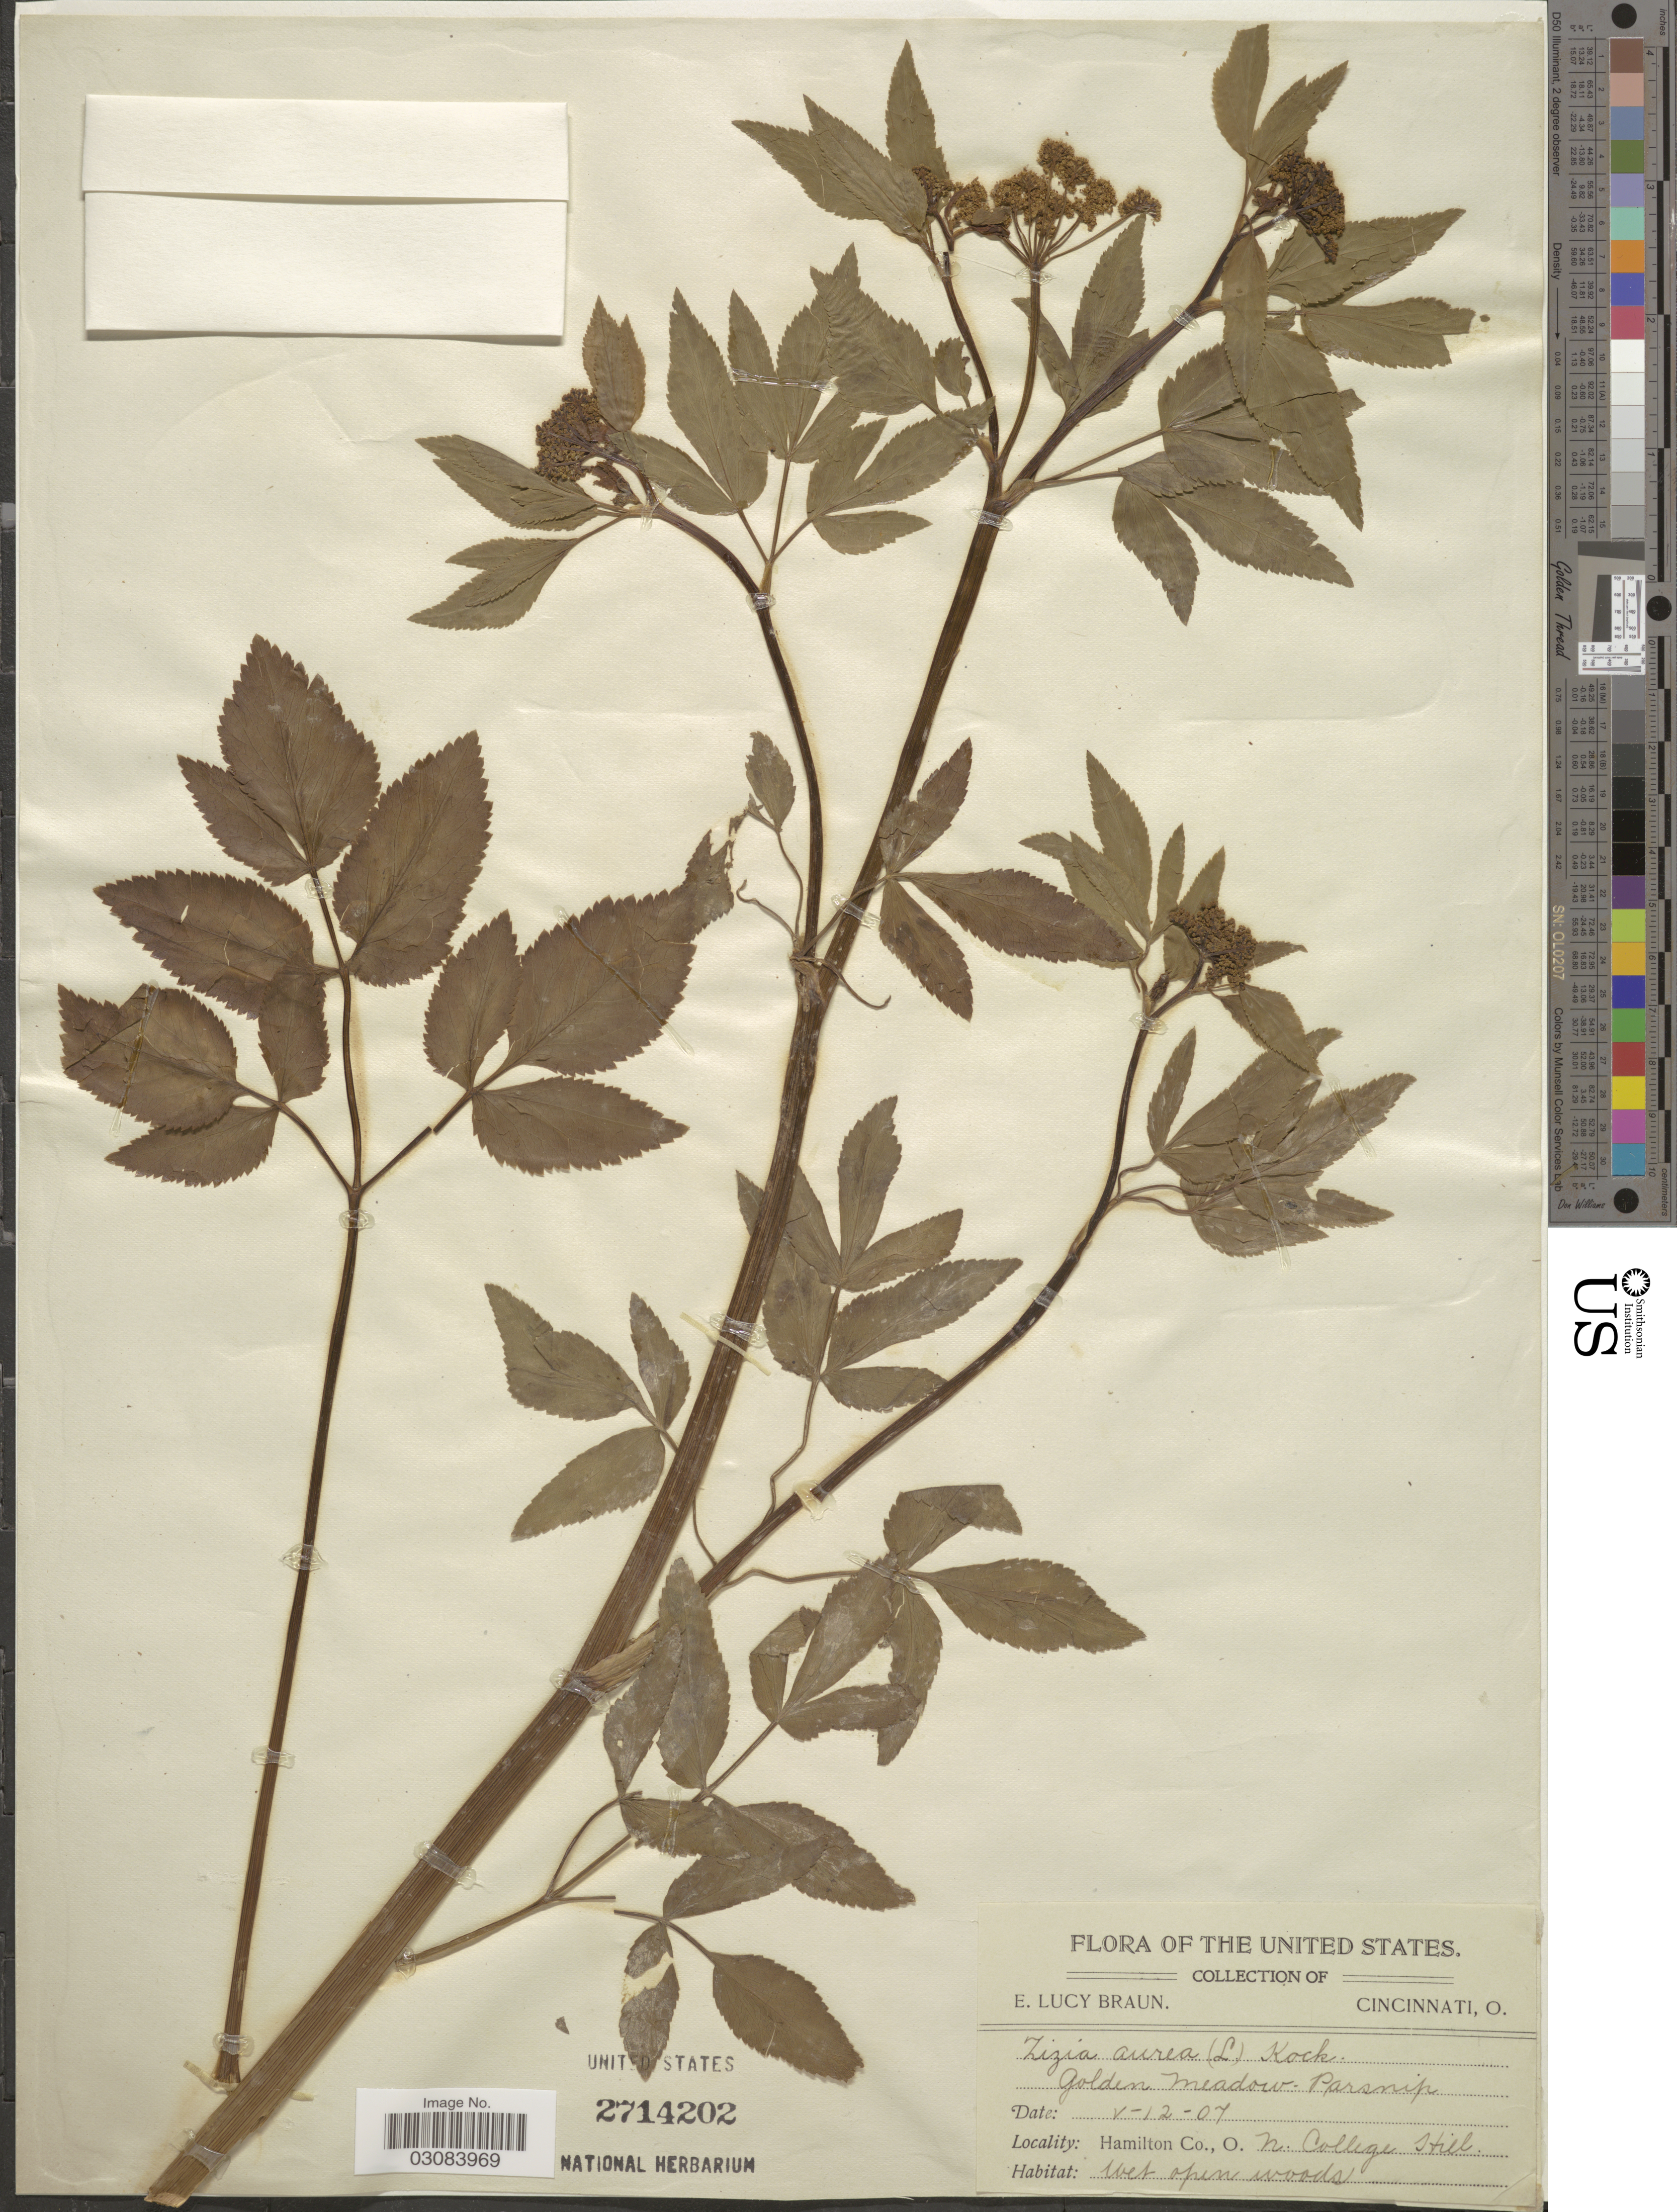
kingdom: Plantae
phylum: Tracheophyta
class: Magnoliopsida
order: Apiales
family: Apiaceae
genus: Zizia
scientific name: Zizia aurea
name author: (L.) Koch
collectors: E. L. Braun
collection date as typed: Transcribed d/m/y: 12/5/7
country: United States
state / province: Ohio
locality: Hamilton Co., N. College Hill.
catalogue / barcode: US 2714202